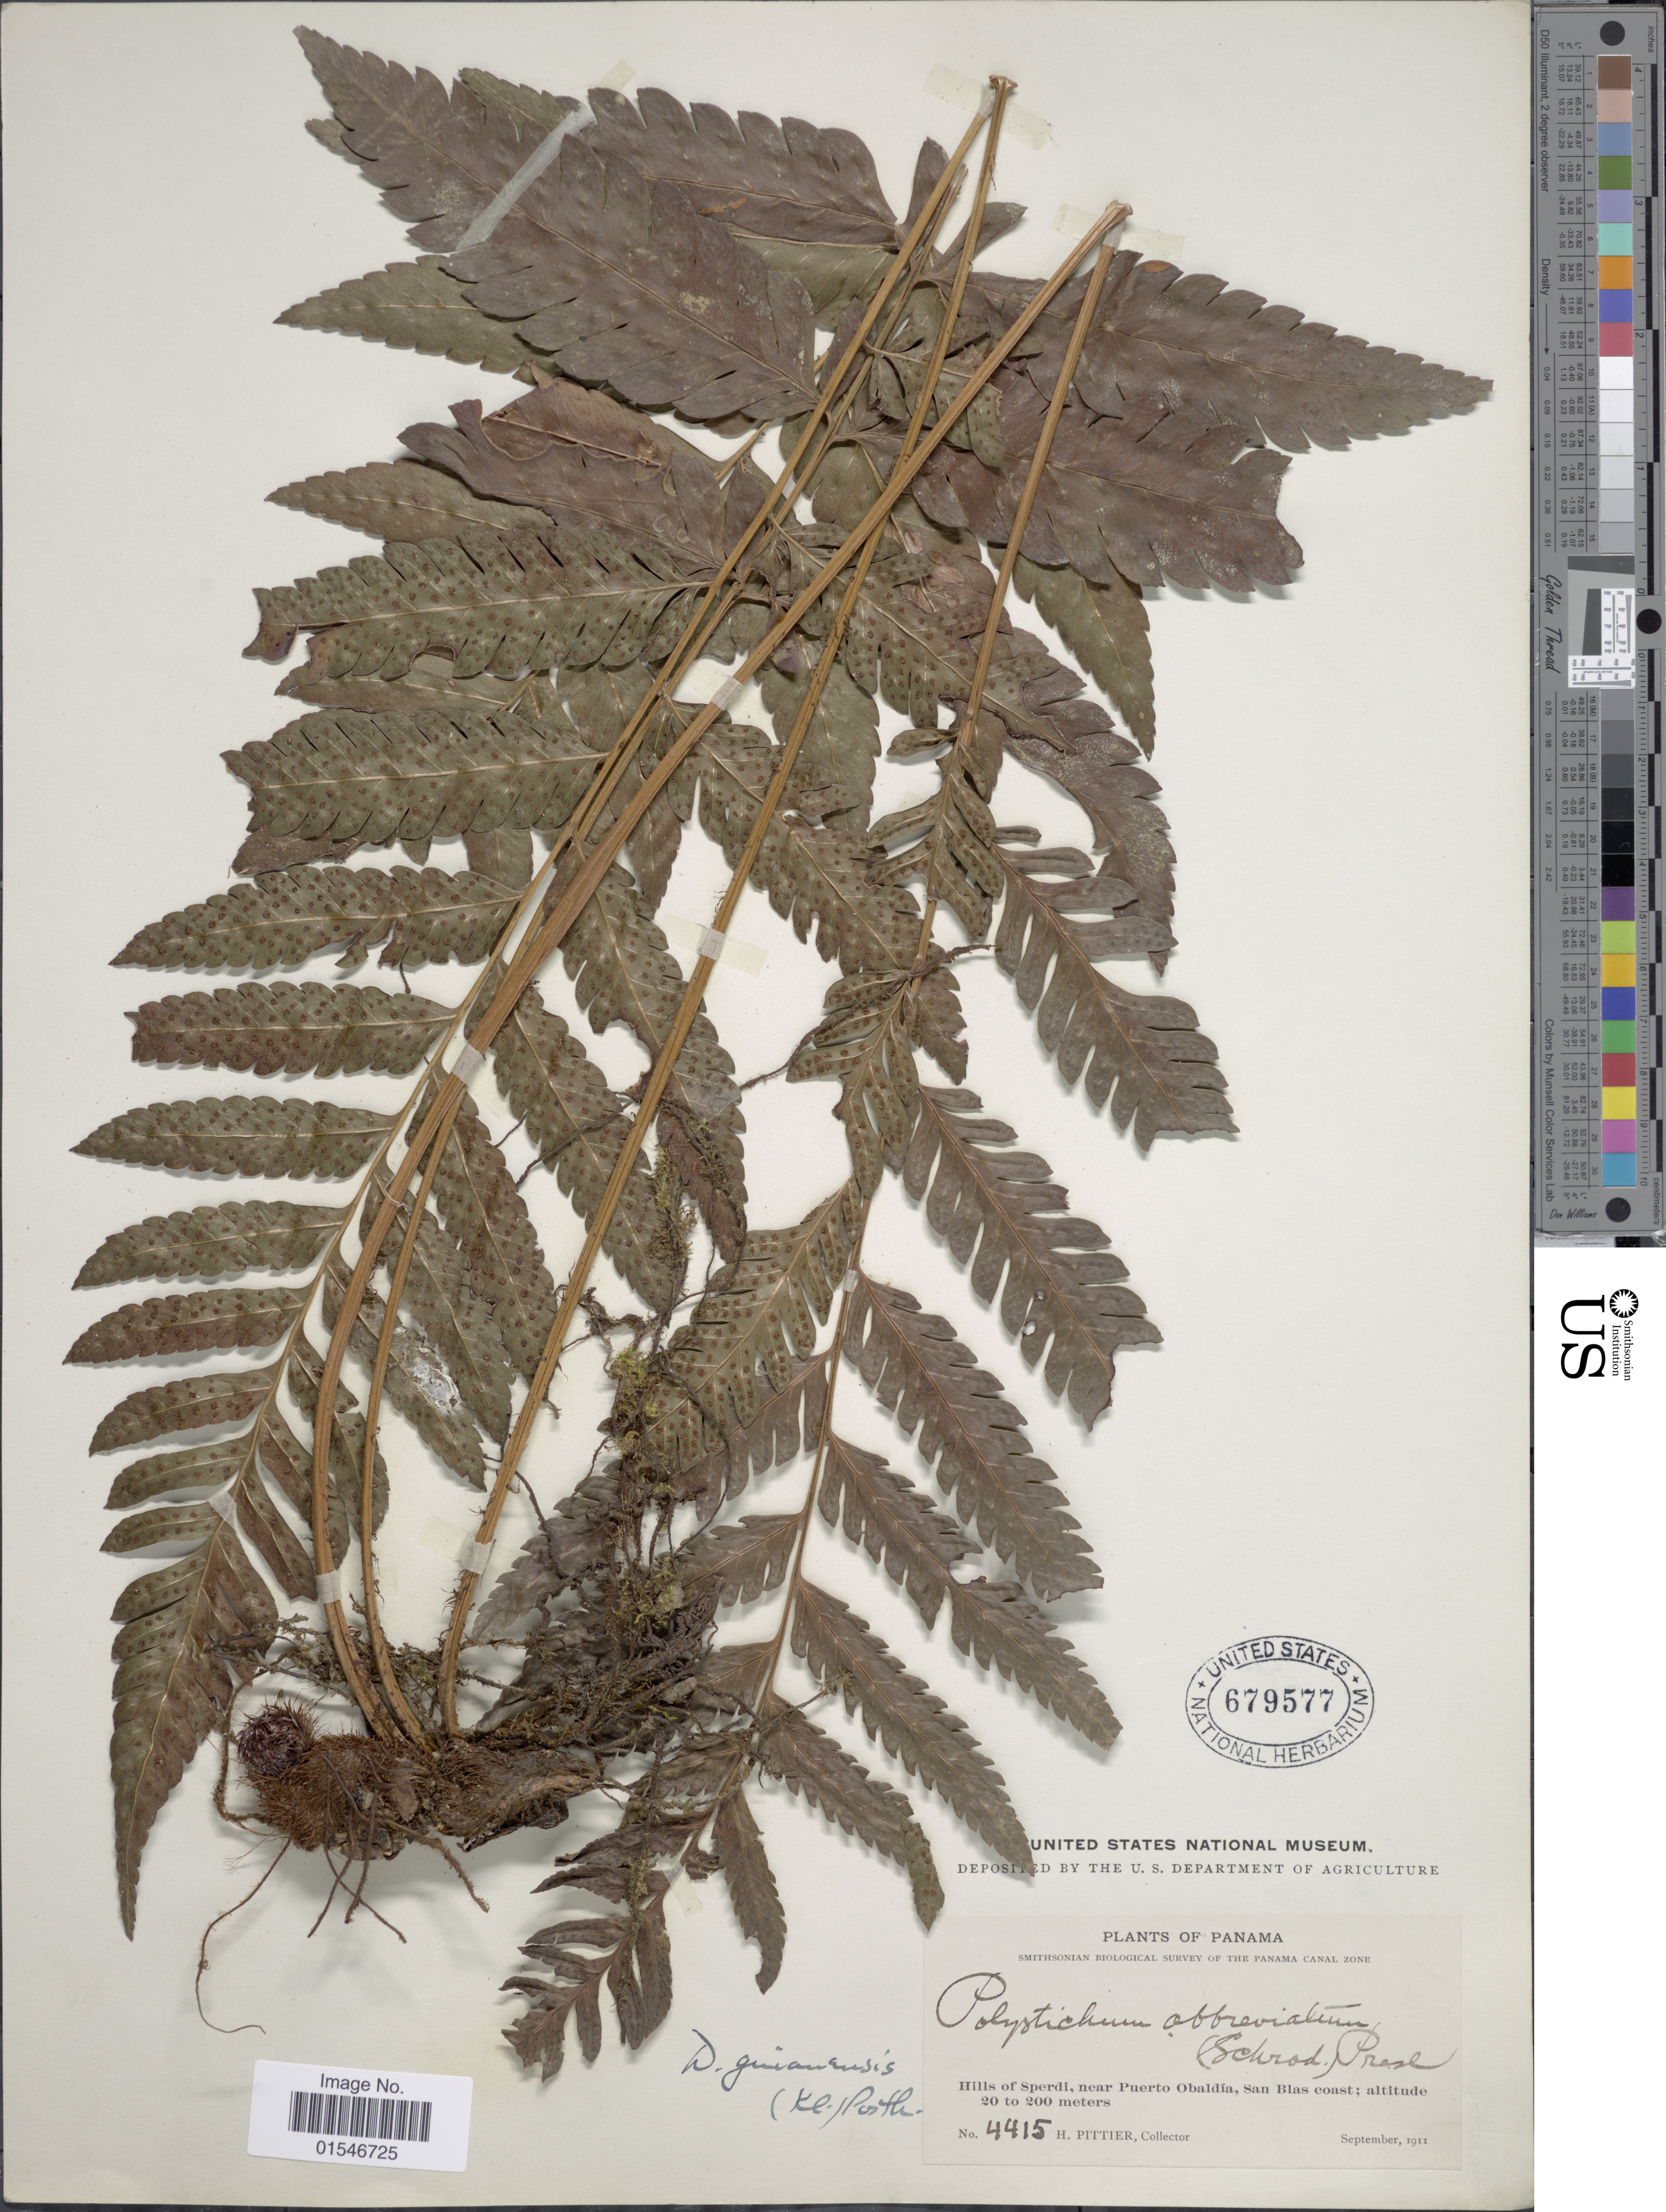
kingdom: Plantae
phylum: Tracheophyta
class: Polypodiopsida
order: Polypodiales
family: Dryopteridaceae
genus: Cyclodium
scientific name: Cyclodium trianae var. chocoense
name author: A.R. Sm.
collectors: H. F. Pittier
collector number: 4415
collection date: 1911-09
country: Panama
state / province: Colón / Panamá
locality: Panama Canal Zone. Hills of Sperdi, near Puerto Obaldía, San Blas coast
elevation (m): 20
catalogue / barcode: US 679577